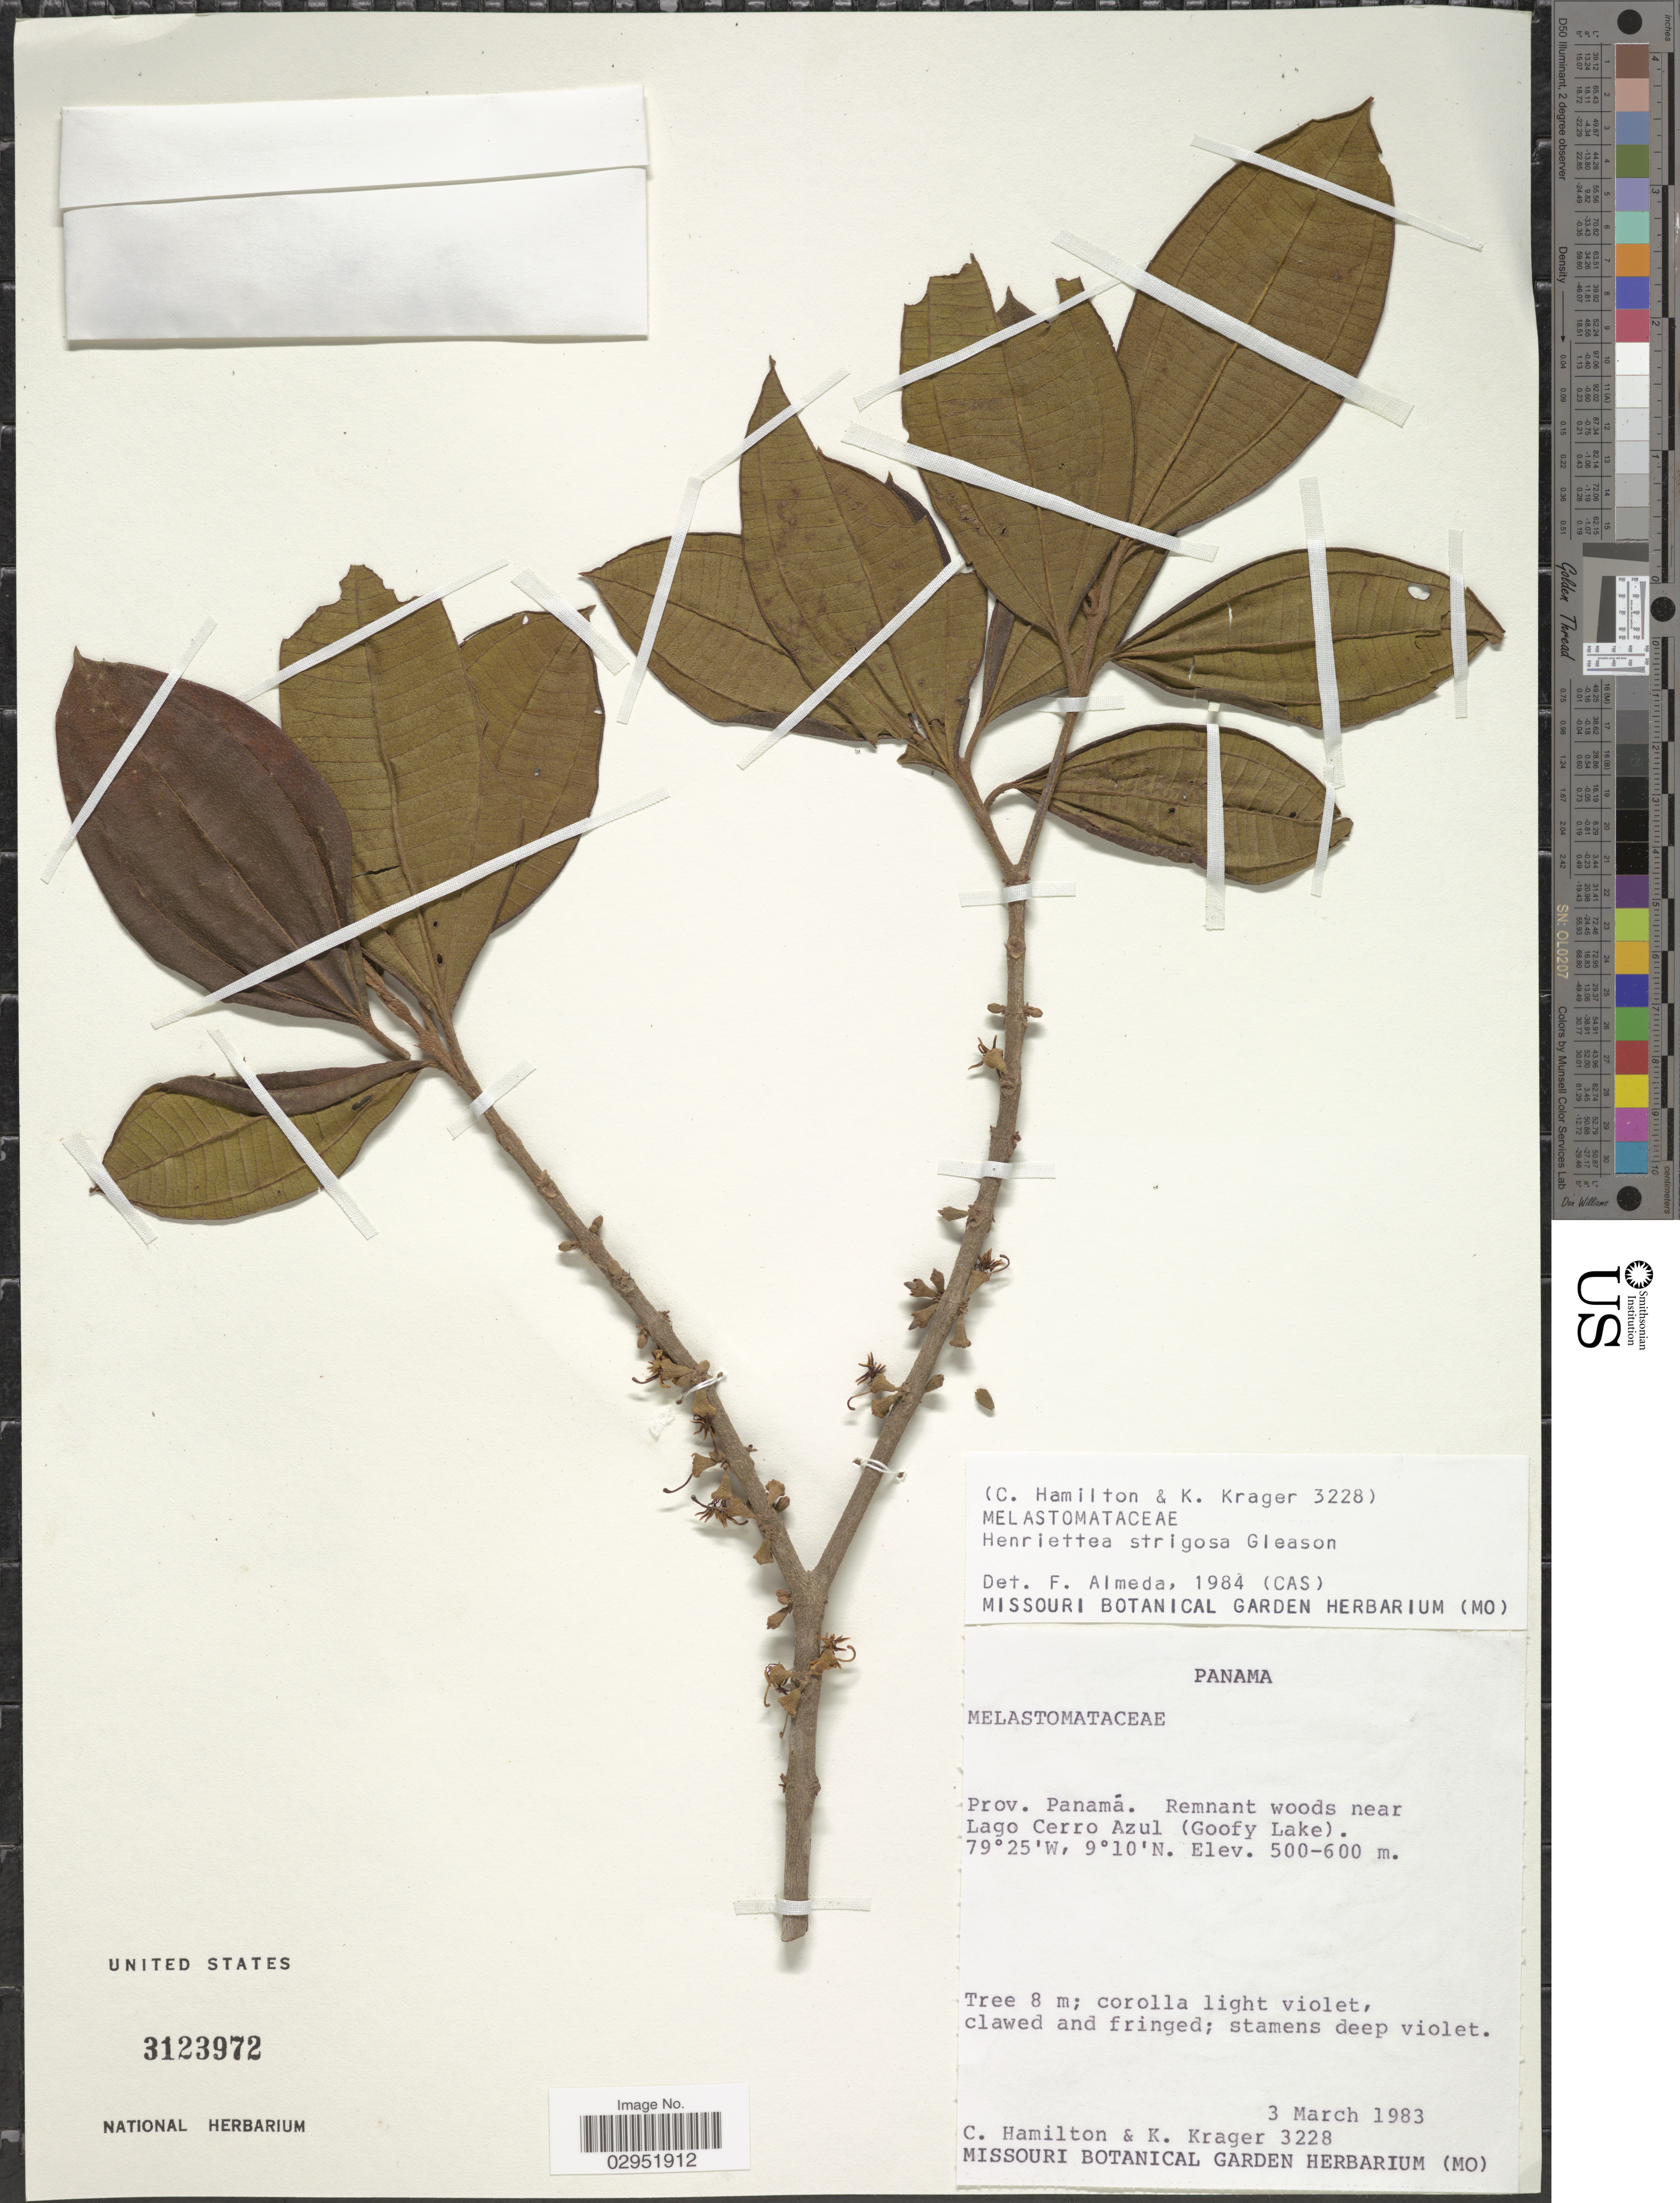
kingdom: Plantae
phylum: Tracheophyta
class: Magnoliopsida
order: Myrtales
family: Melastomataceae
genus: Henriettea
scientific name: Henriettea strigosa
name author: Gleason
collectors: C. Hamilton & K. Krager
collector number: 3288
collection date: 1983-03-03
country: Panama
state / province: Panamá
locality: Prov. Panamá. Remnant woods near Lago Cerro Azul (Goofy Lake).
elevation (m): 500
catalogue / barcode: US 3123972